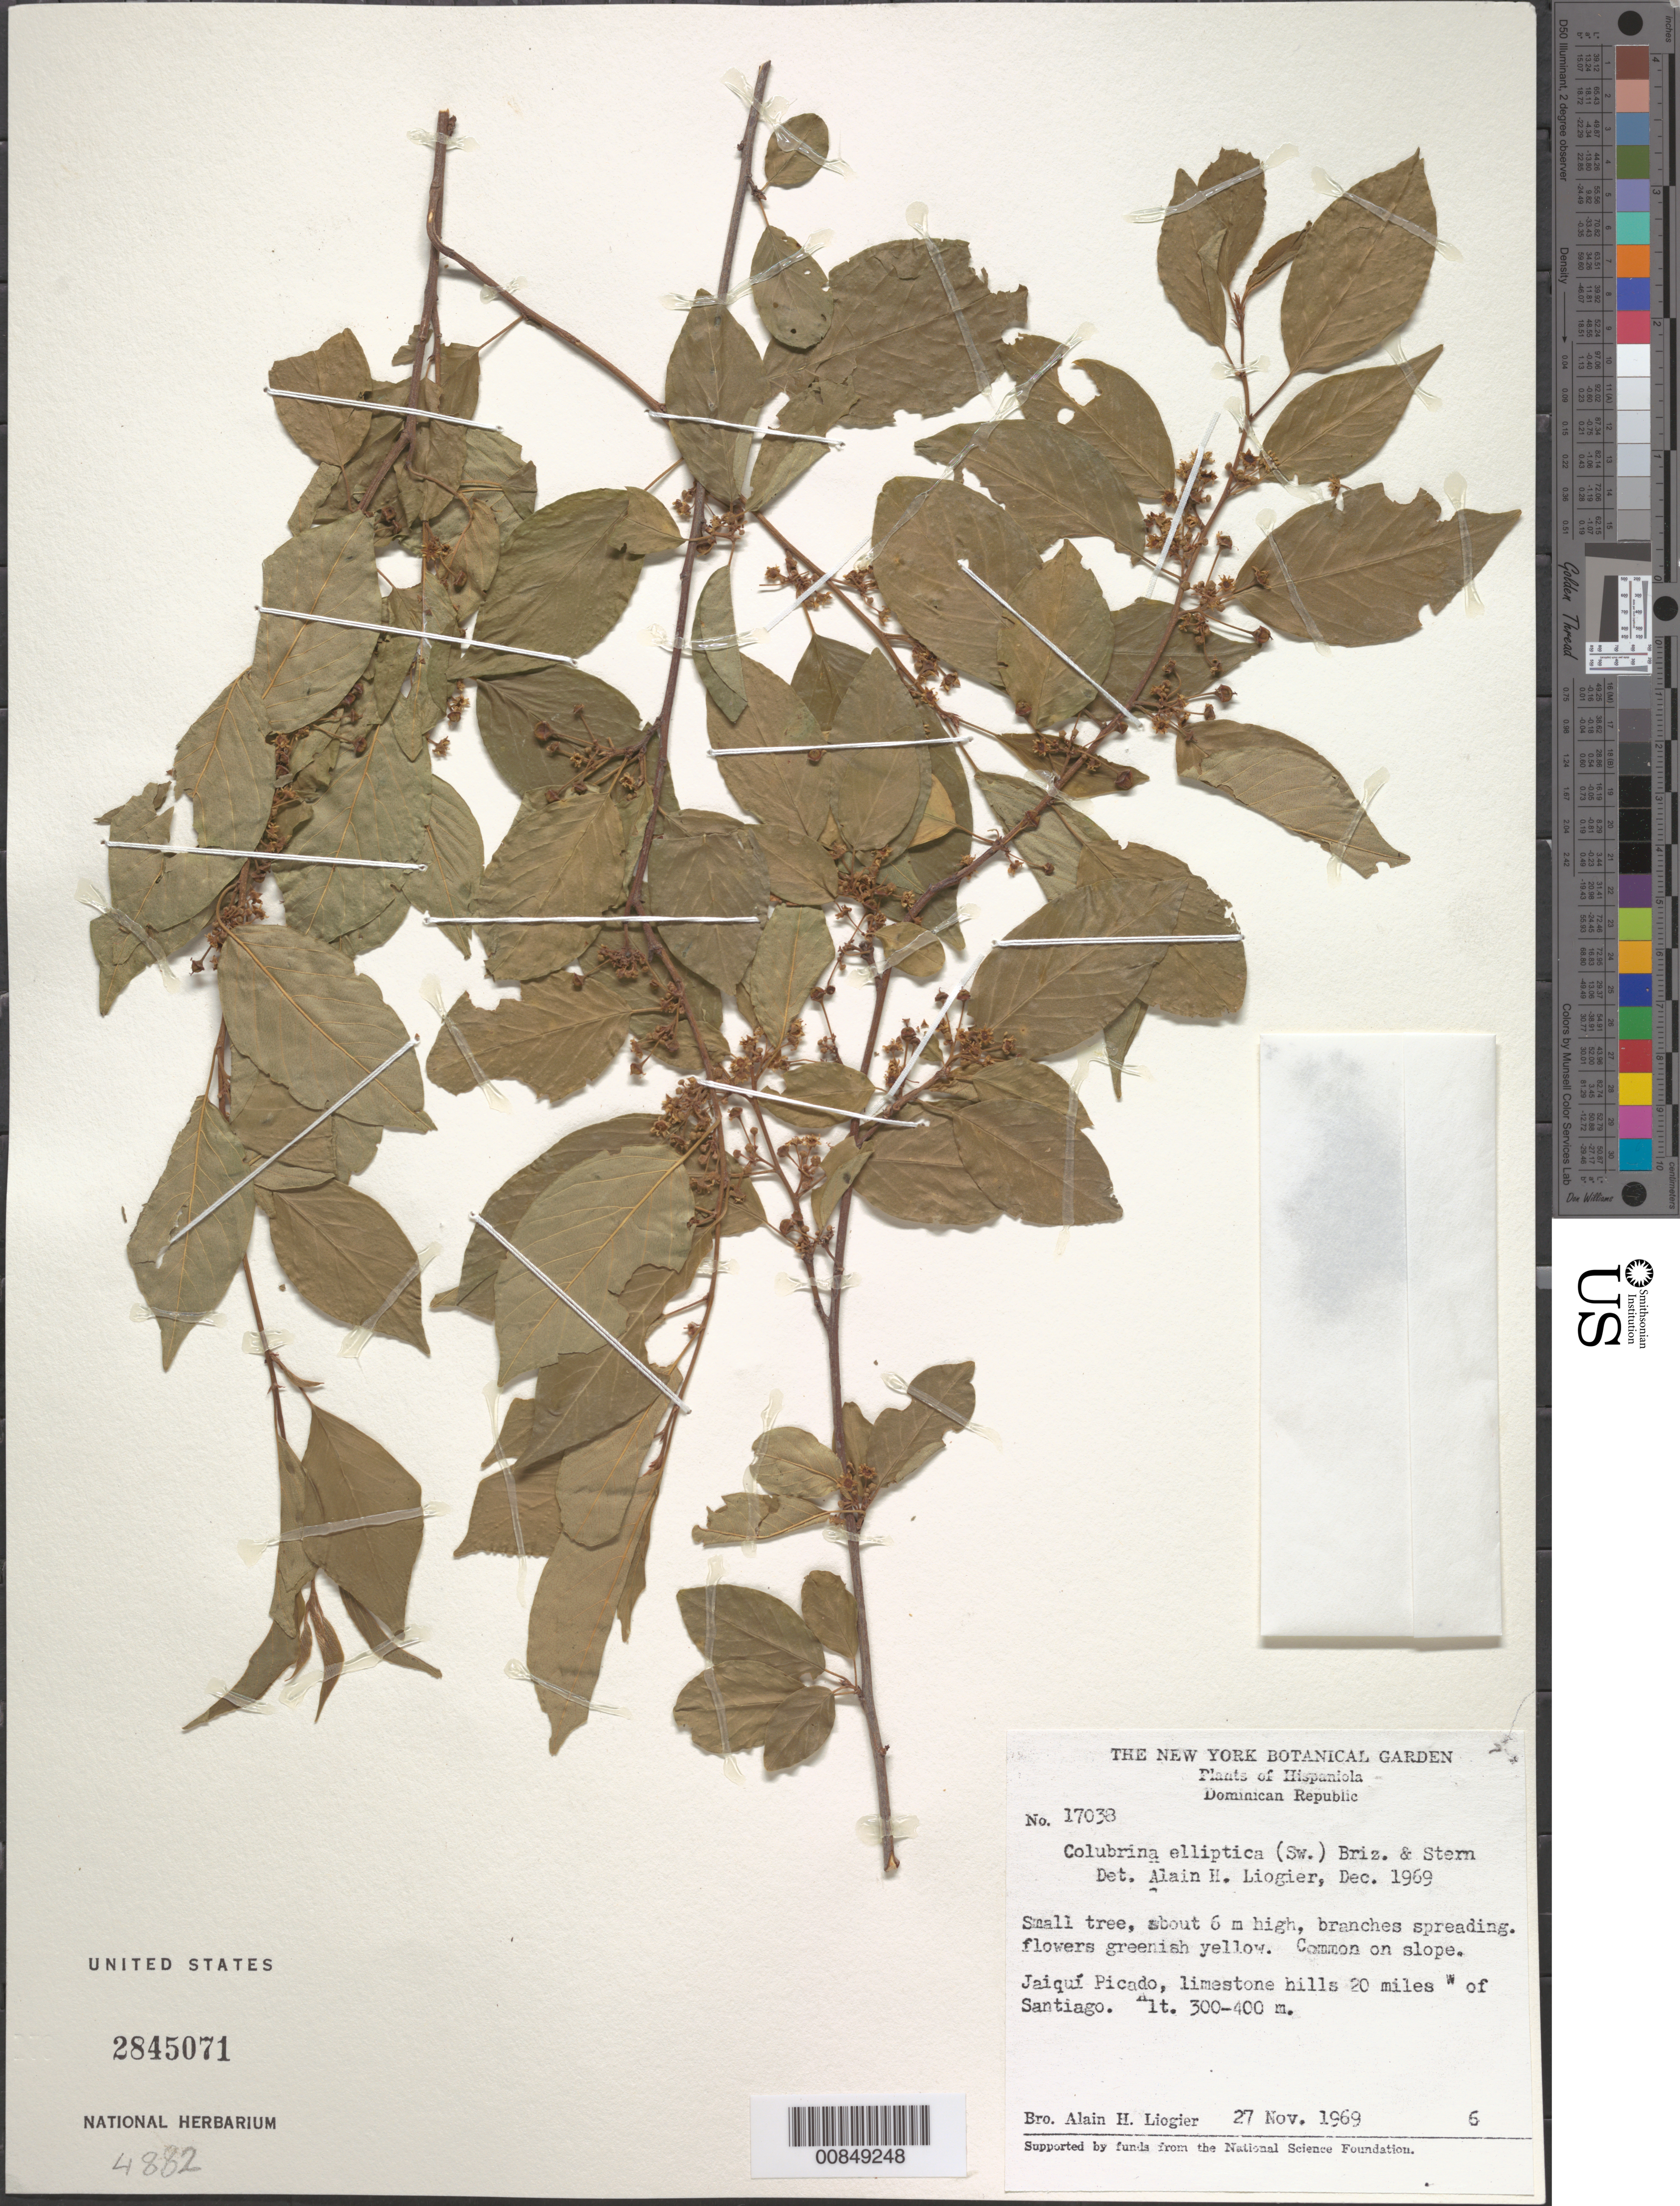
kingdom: Plantae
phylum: Tracheophyta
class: Magnoliopsida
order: Rosales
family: Rhamnaceae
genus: Colubrina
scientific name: Colubrina elliptica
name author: (Sw.) Brizicky & W.L. Stern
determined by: Liogier, Alain H.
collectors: A. H. Liogier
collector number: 17038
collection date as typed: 27 Nov 1969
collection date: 1969-11-27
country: Dominican Republic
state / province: Santiago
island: Hispaniola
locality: Jaiquí Picado, 20 miles W of Santiago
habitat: On slope of limestone hills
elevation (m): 300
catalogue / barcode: US 2845071